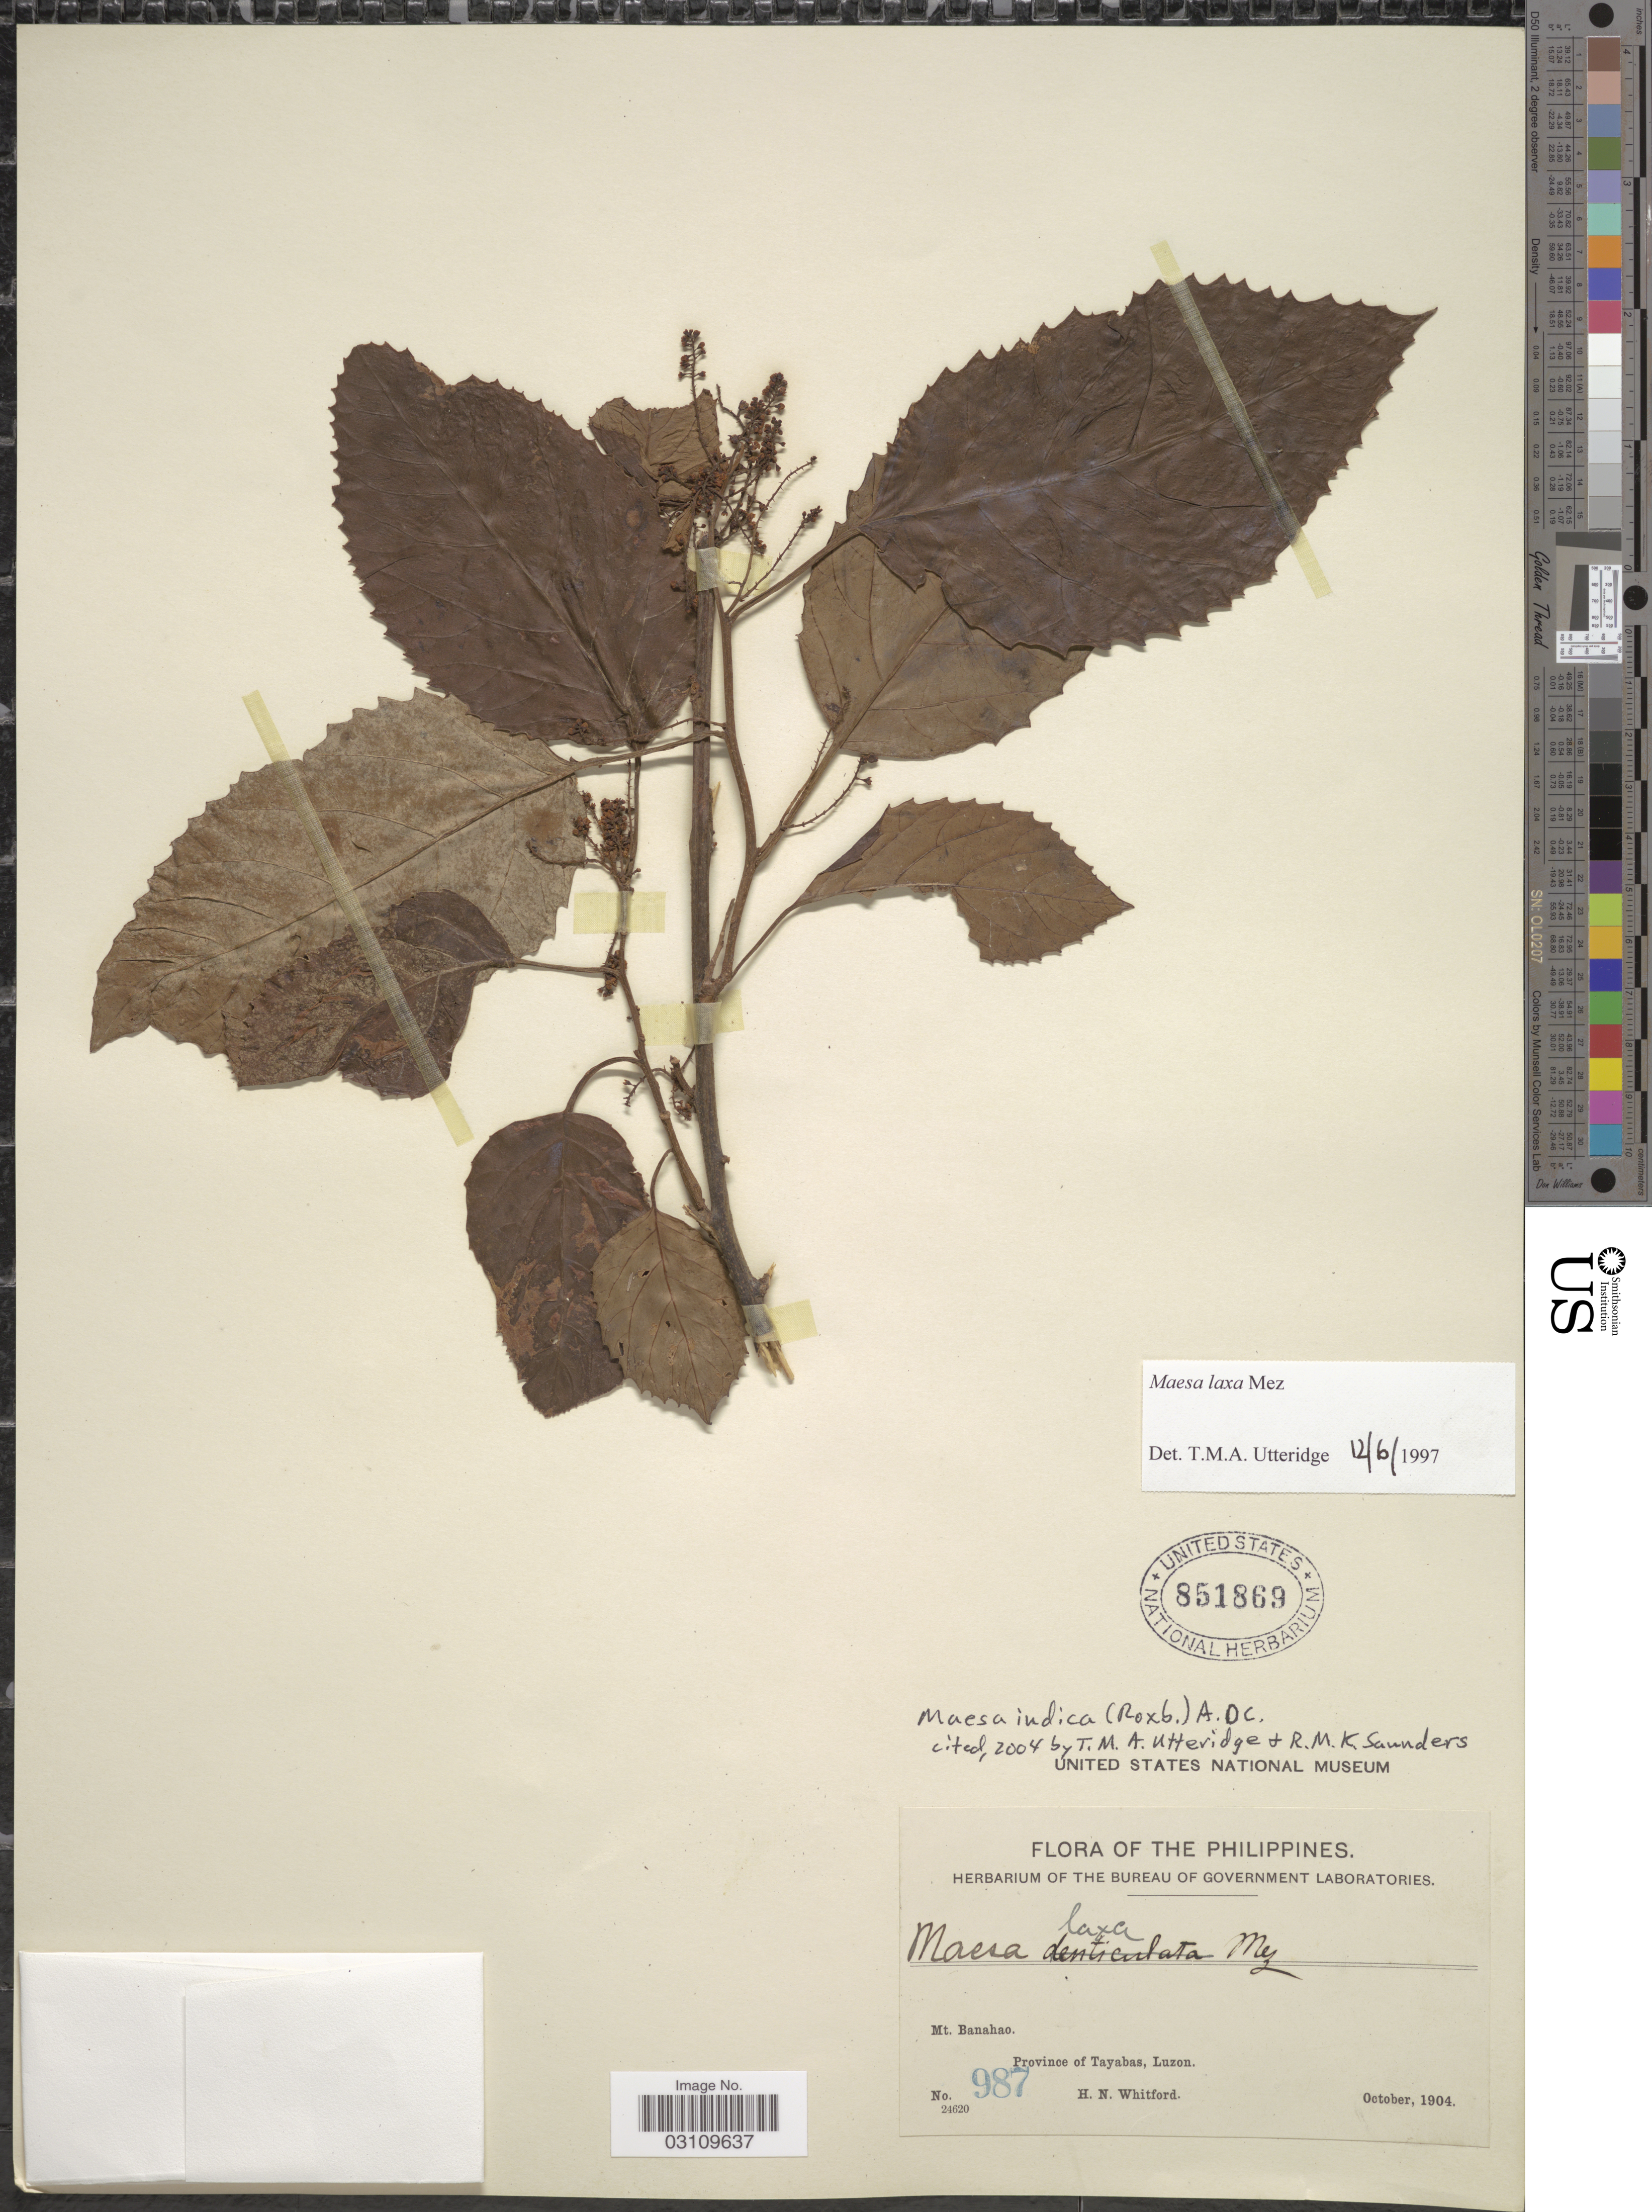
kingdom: Plantae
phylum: Tracheophyta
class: Magnoliopsida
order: Ericales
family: Primulaceae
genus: Maesa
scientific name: Maesa indica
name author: (Roxb.) A. DC.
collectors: H. N. Whitford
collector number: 987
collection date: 1904-10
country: Philippines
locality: Mt. Banahao, Province of Tayabas, Luzon.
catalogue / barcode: US 851869